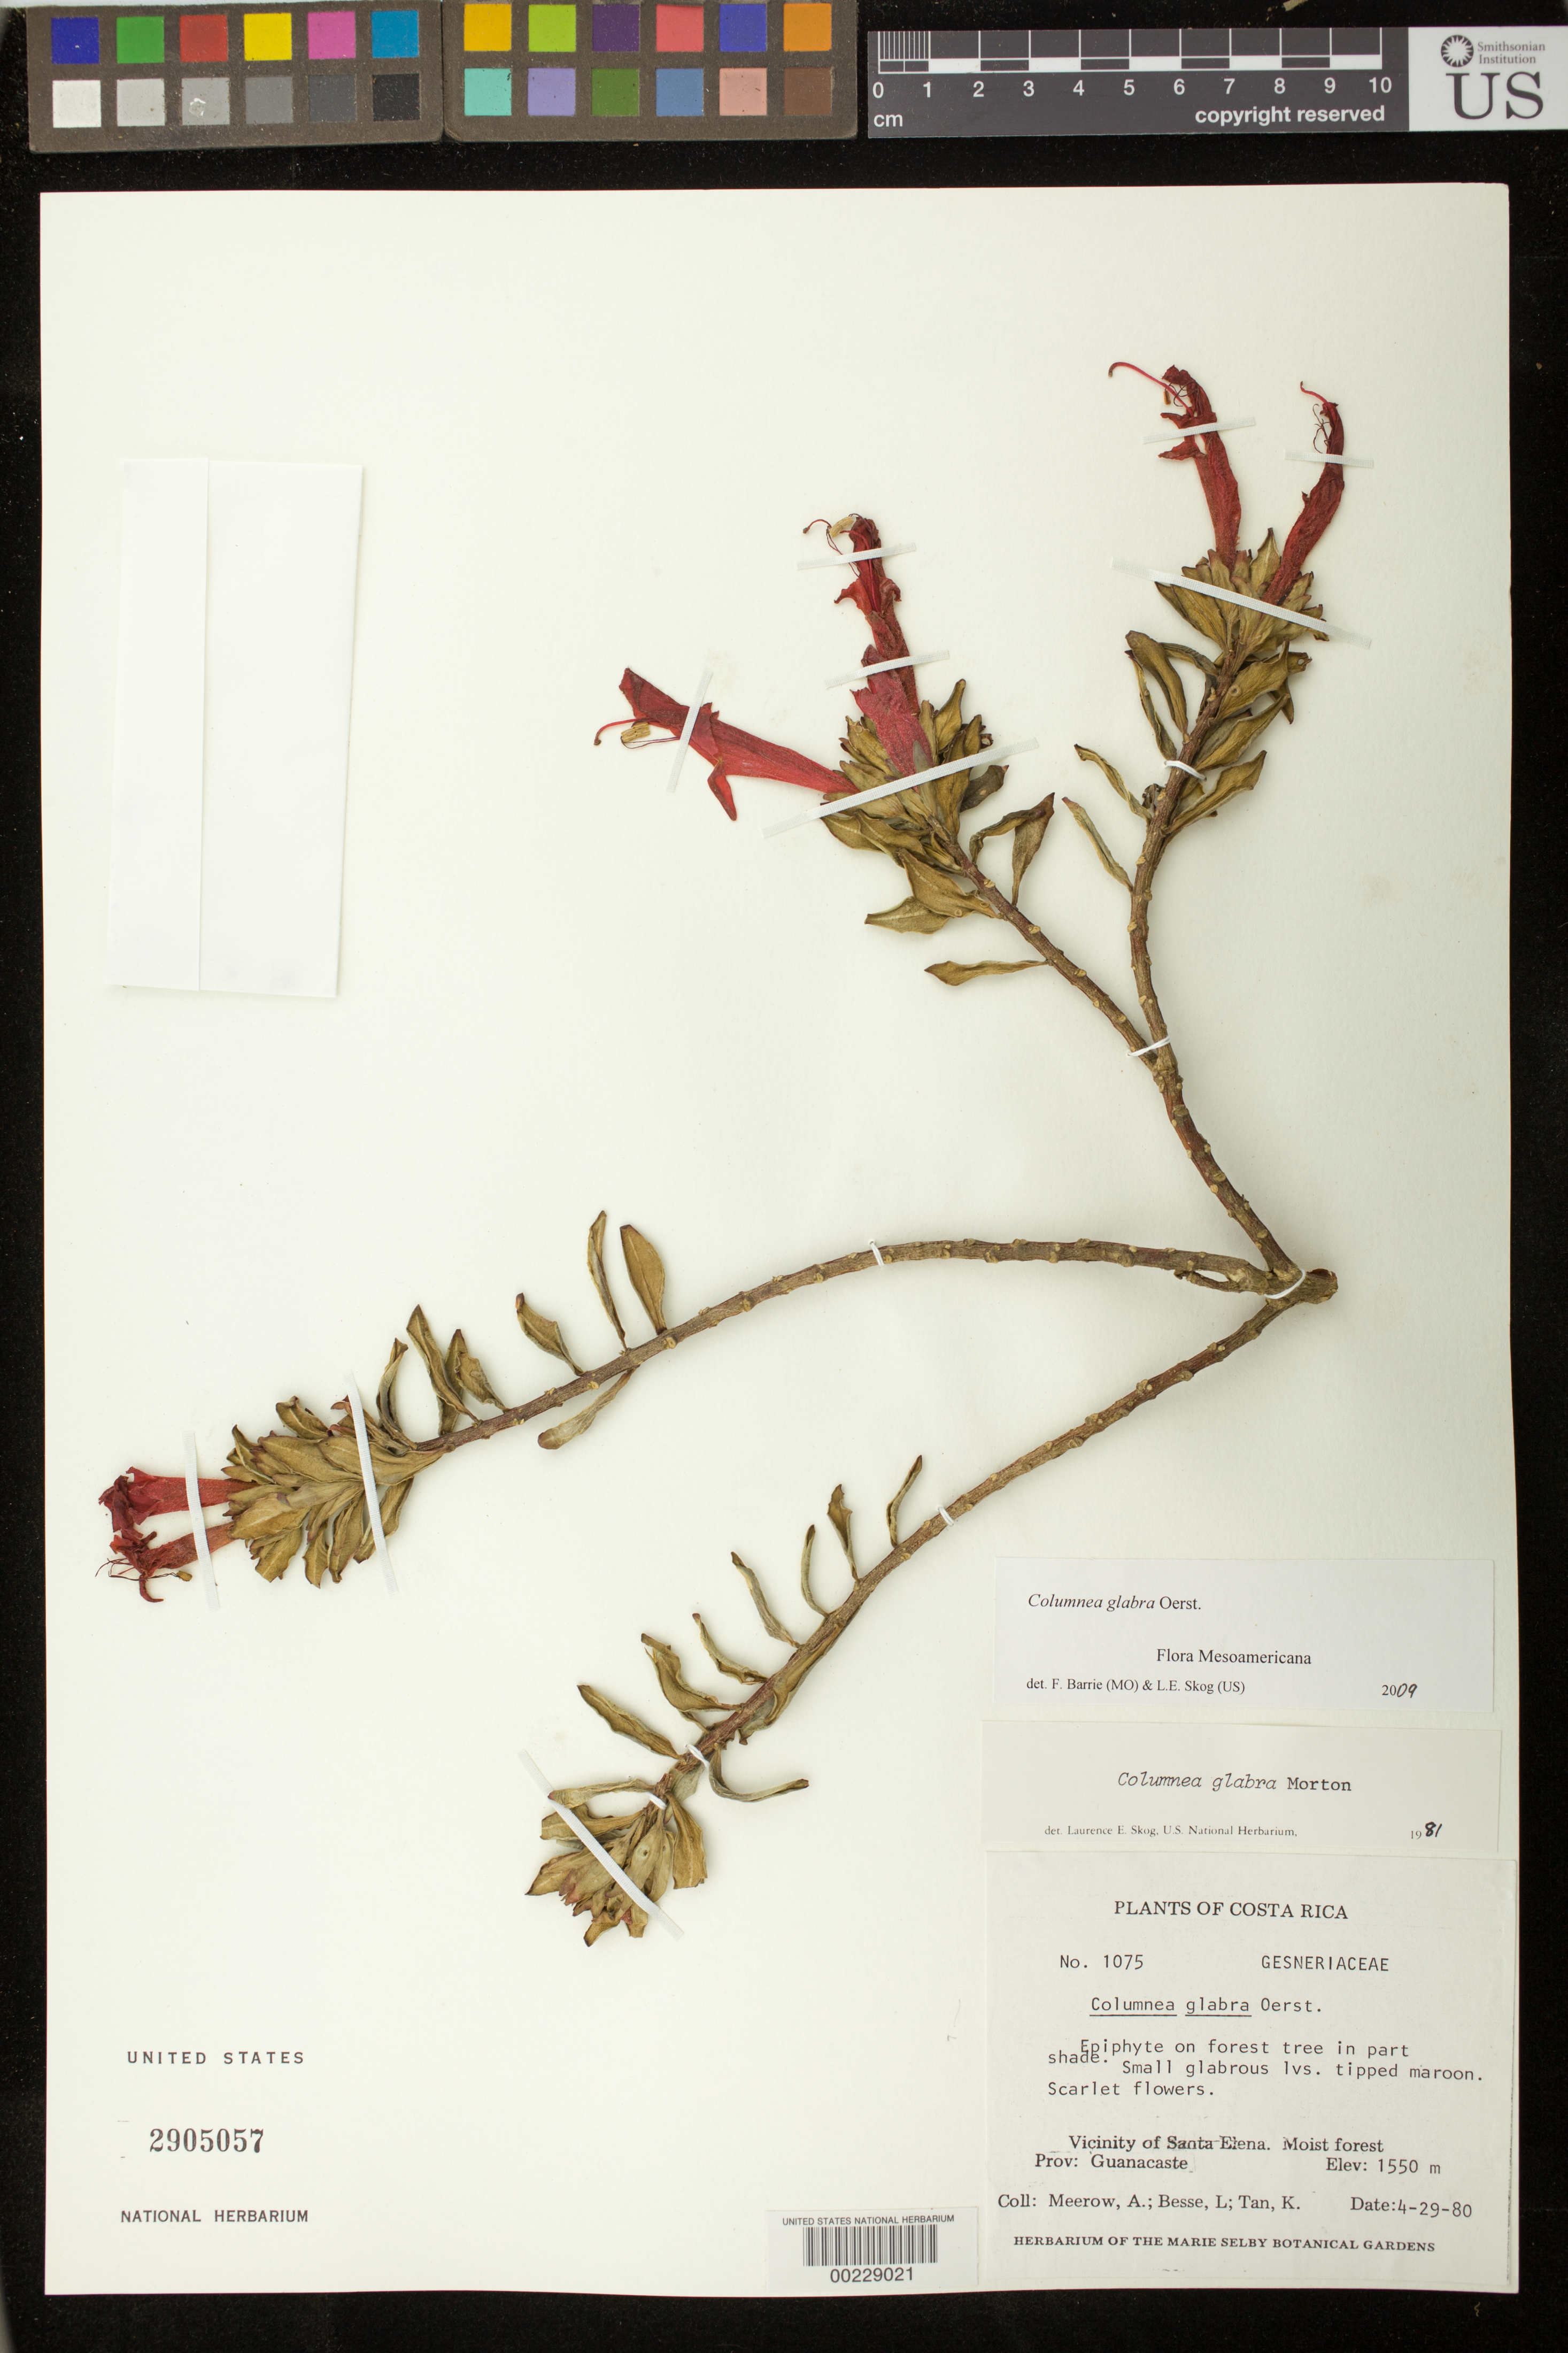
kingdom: Plantae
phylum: Tracheophyta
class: Magnoliopsida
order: Lamiales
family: Gesneriaceae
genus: Columnea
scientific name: Columnea glabra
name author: Oerst.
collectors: A. Meerow & et al.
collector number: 1075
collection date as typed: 29 Apr 1980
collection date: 1980-04-29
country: Costa Rica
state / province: Guanacaste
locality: Vicinity of Santa Elena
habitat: Moist forest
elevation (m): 1550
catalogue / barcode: US 2905057